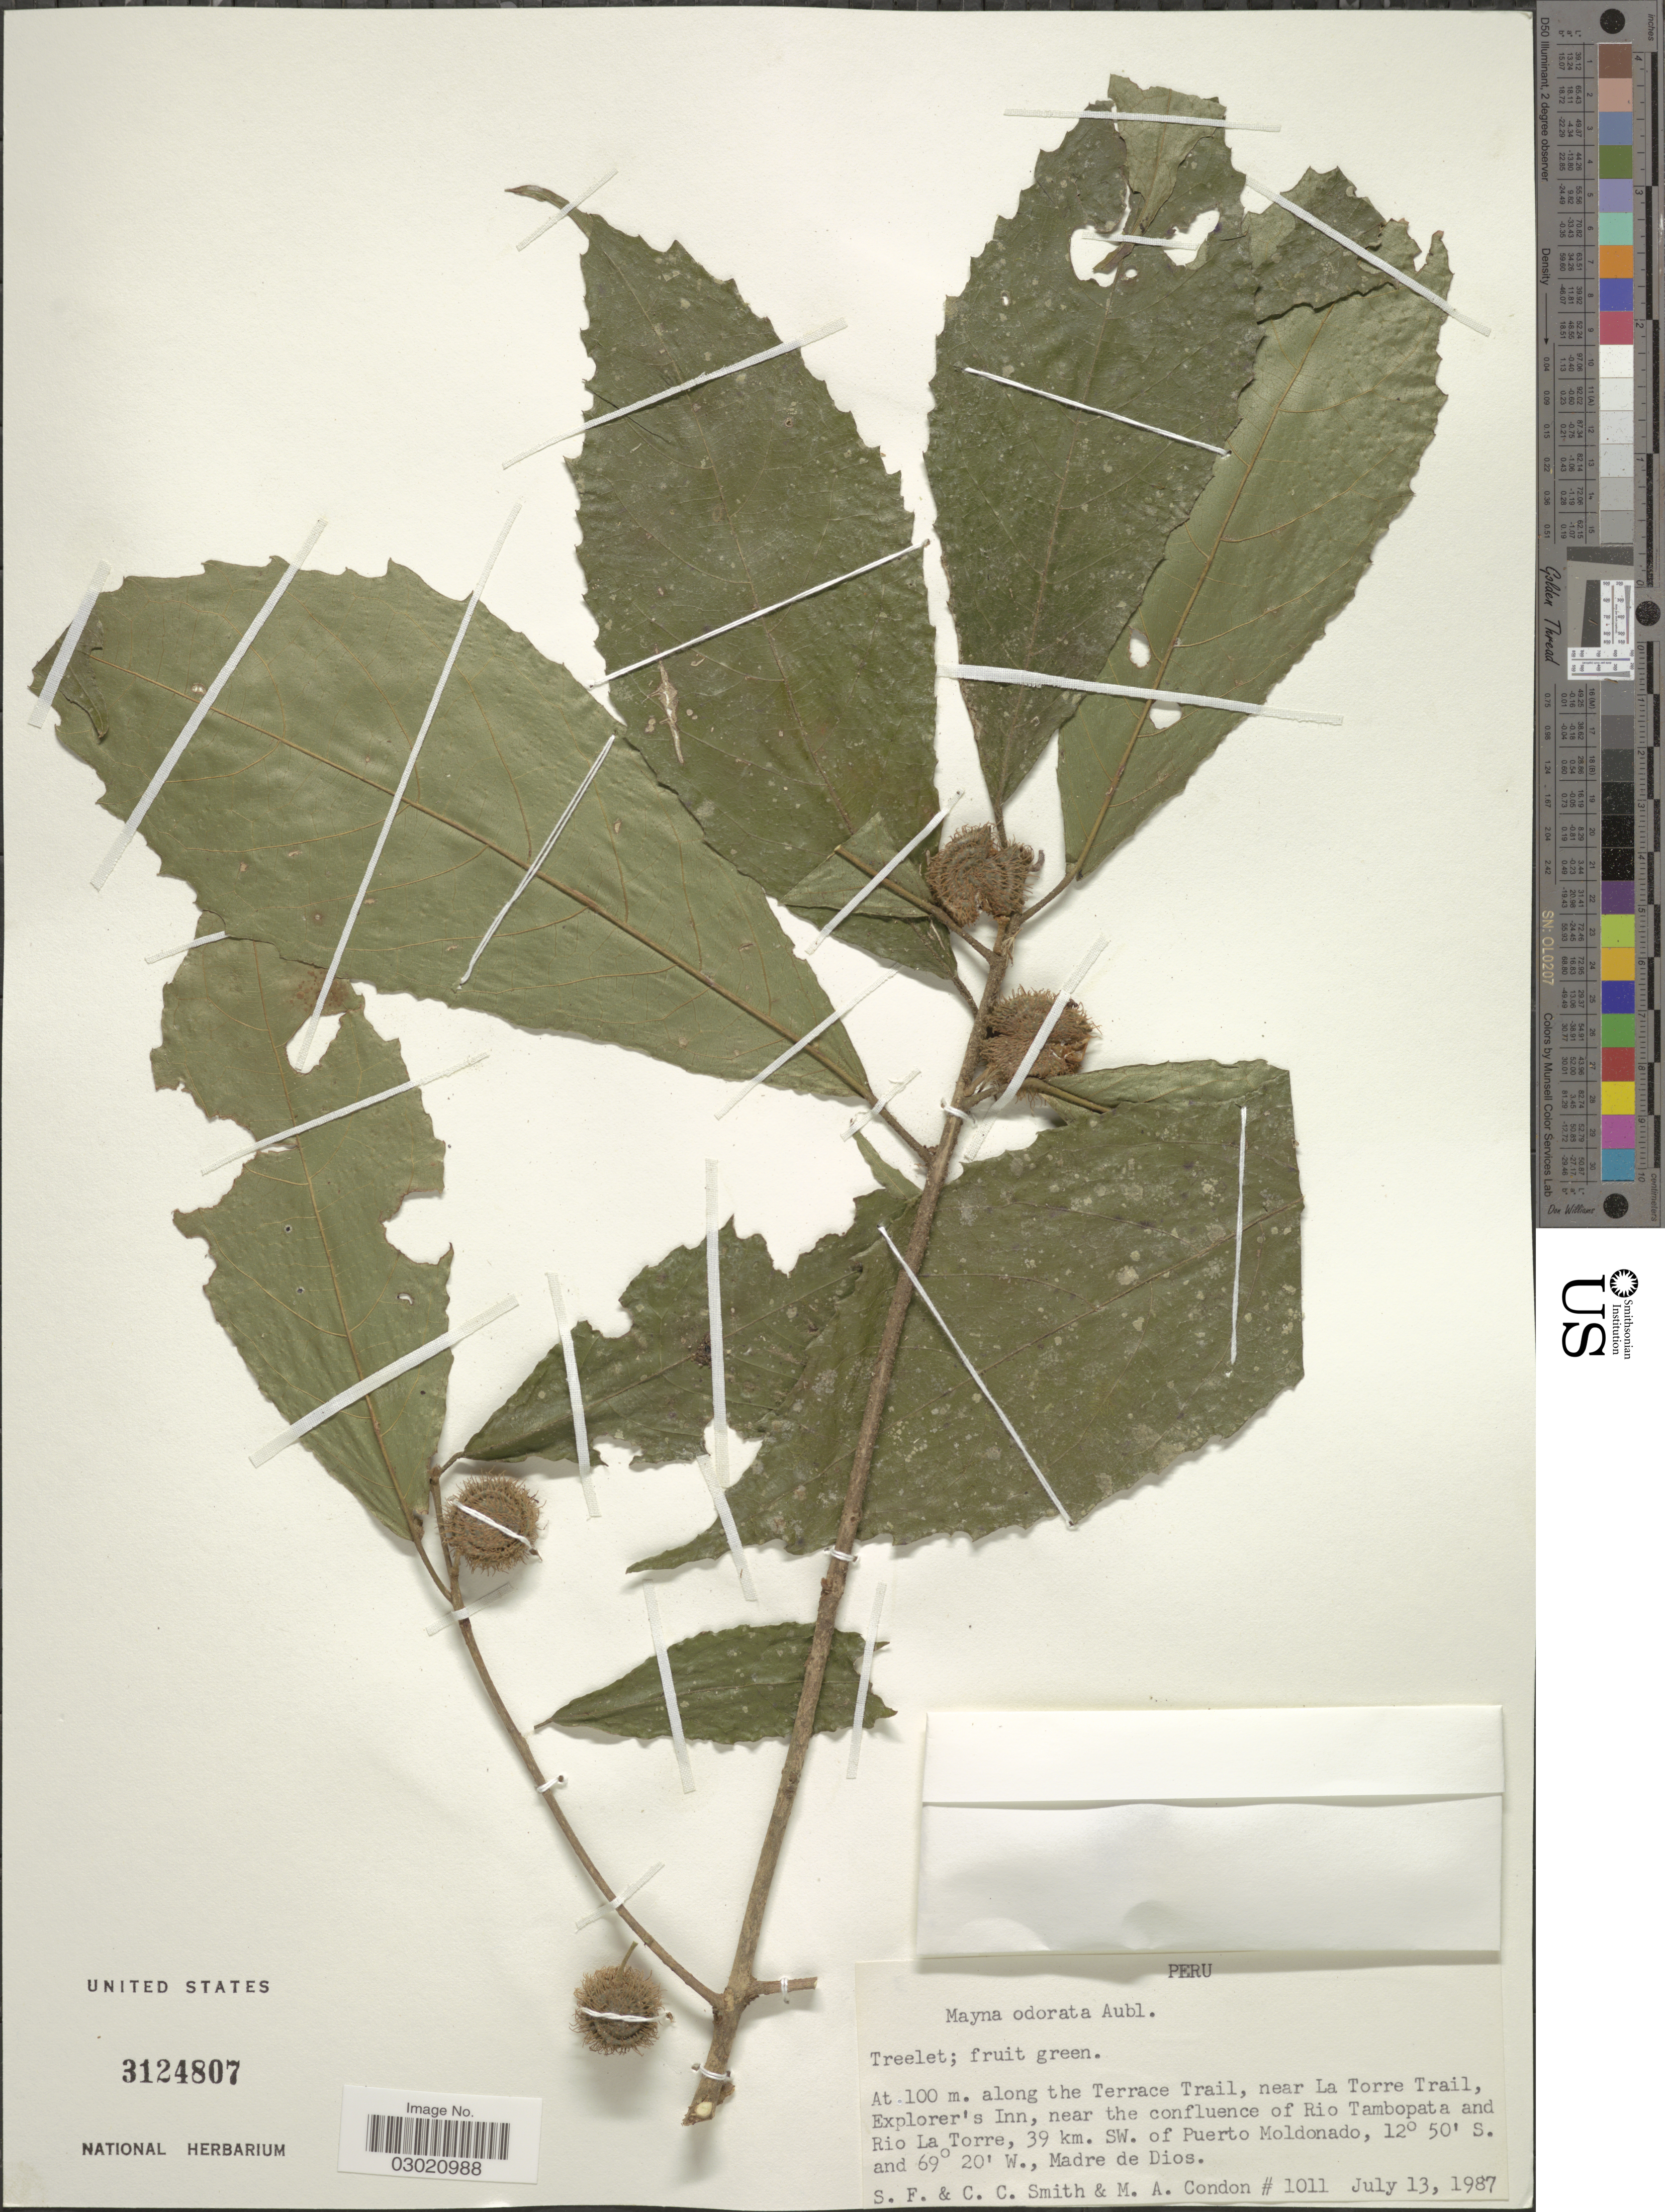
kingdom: Plantae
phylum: Tracheophyta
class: Magnoliopsida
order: Malpighiales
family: Achariaceae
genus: Mayna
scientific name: Mayna odorata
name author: Aubl.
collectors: S.F. Smith, C. C. Smith & M. Condon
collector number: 1011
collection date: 1987-07-13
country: Peru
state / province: Madre de Dios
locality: Along the Terrace Trail, near La Torre Trail, Explorer's Inn, near the confluence of Rio Tambopata and Rio La Torre, 39 km. SW. of Puerto Moldonado.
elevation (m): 100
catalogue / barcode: US 3124807